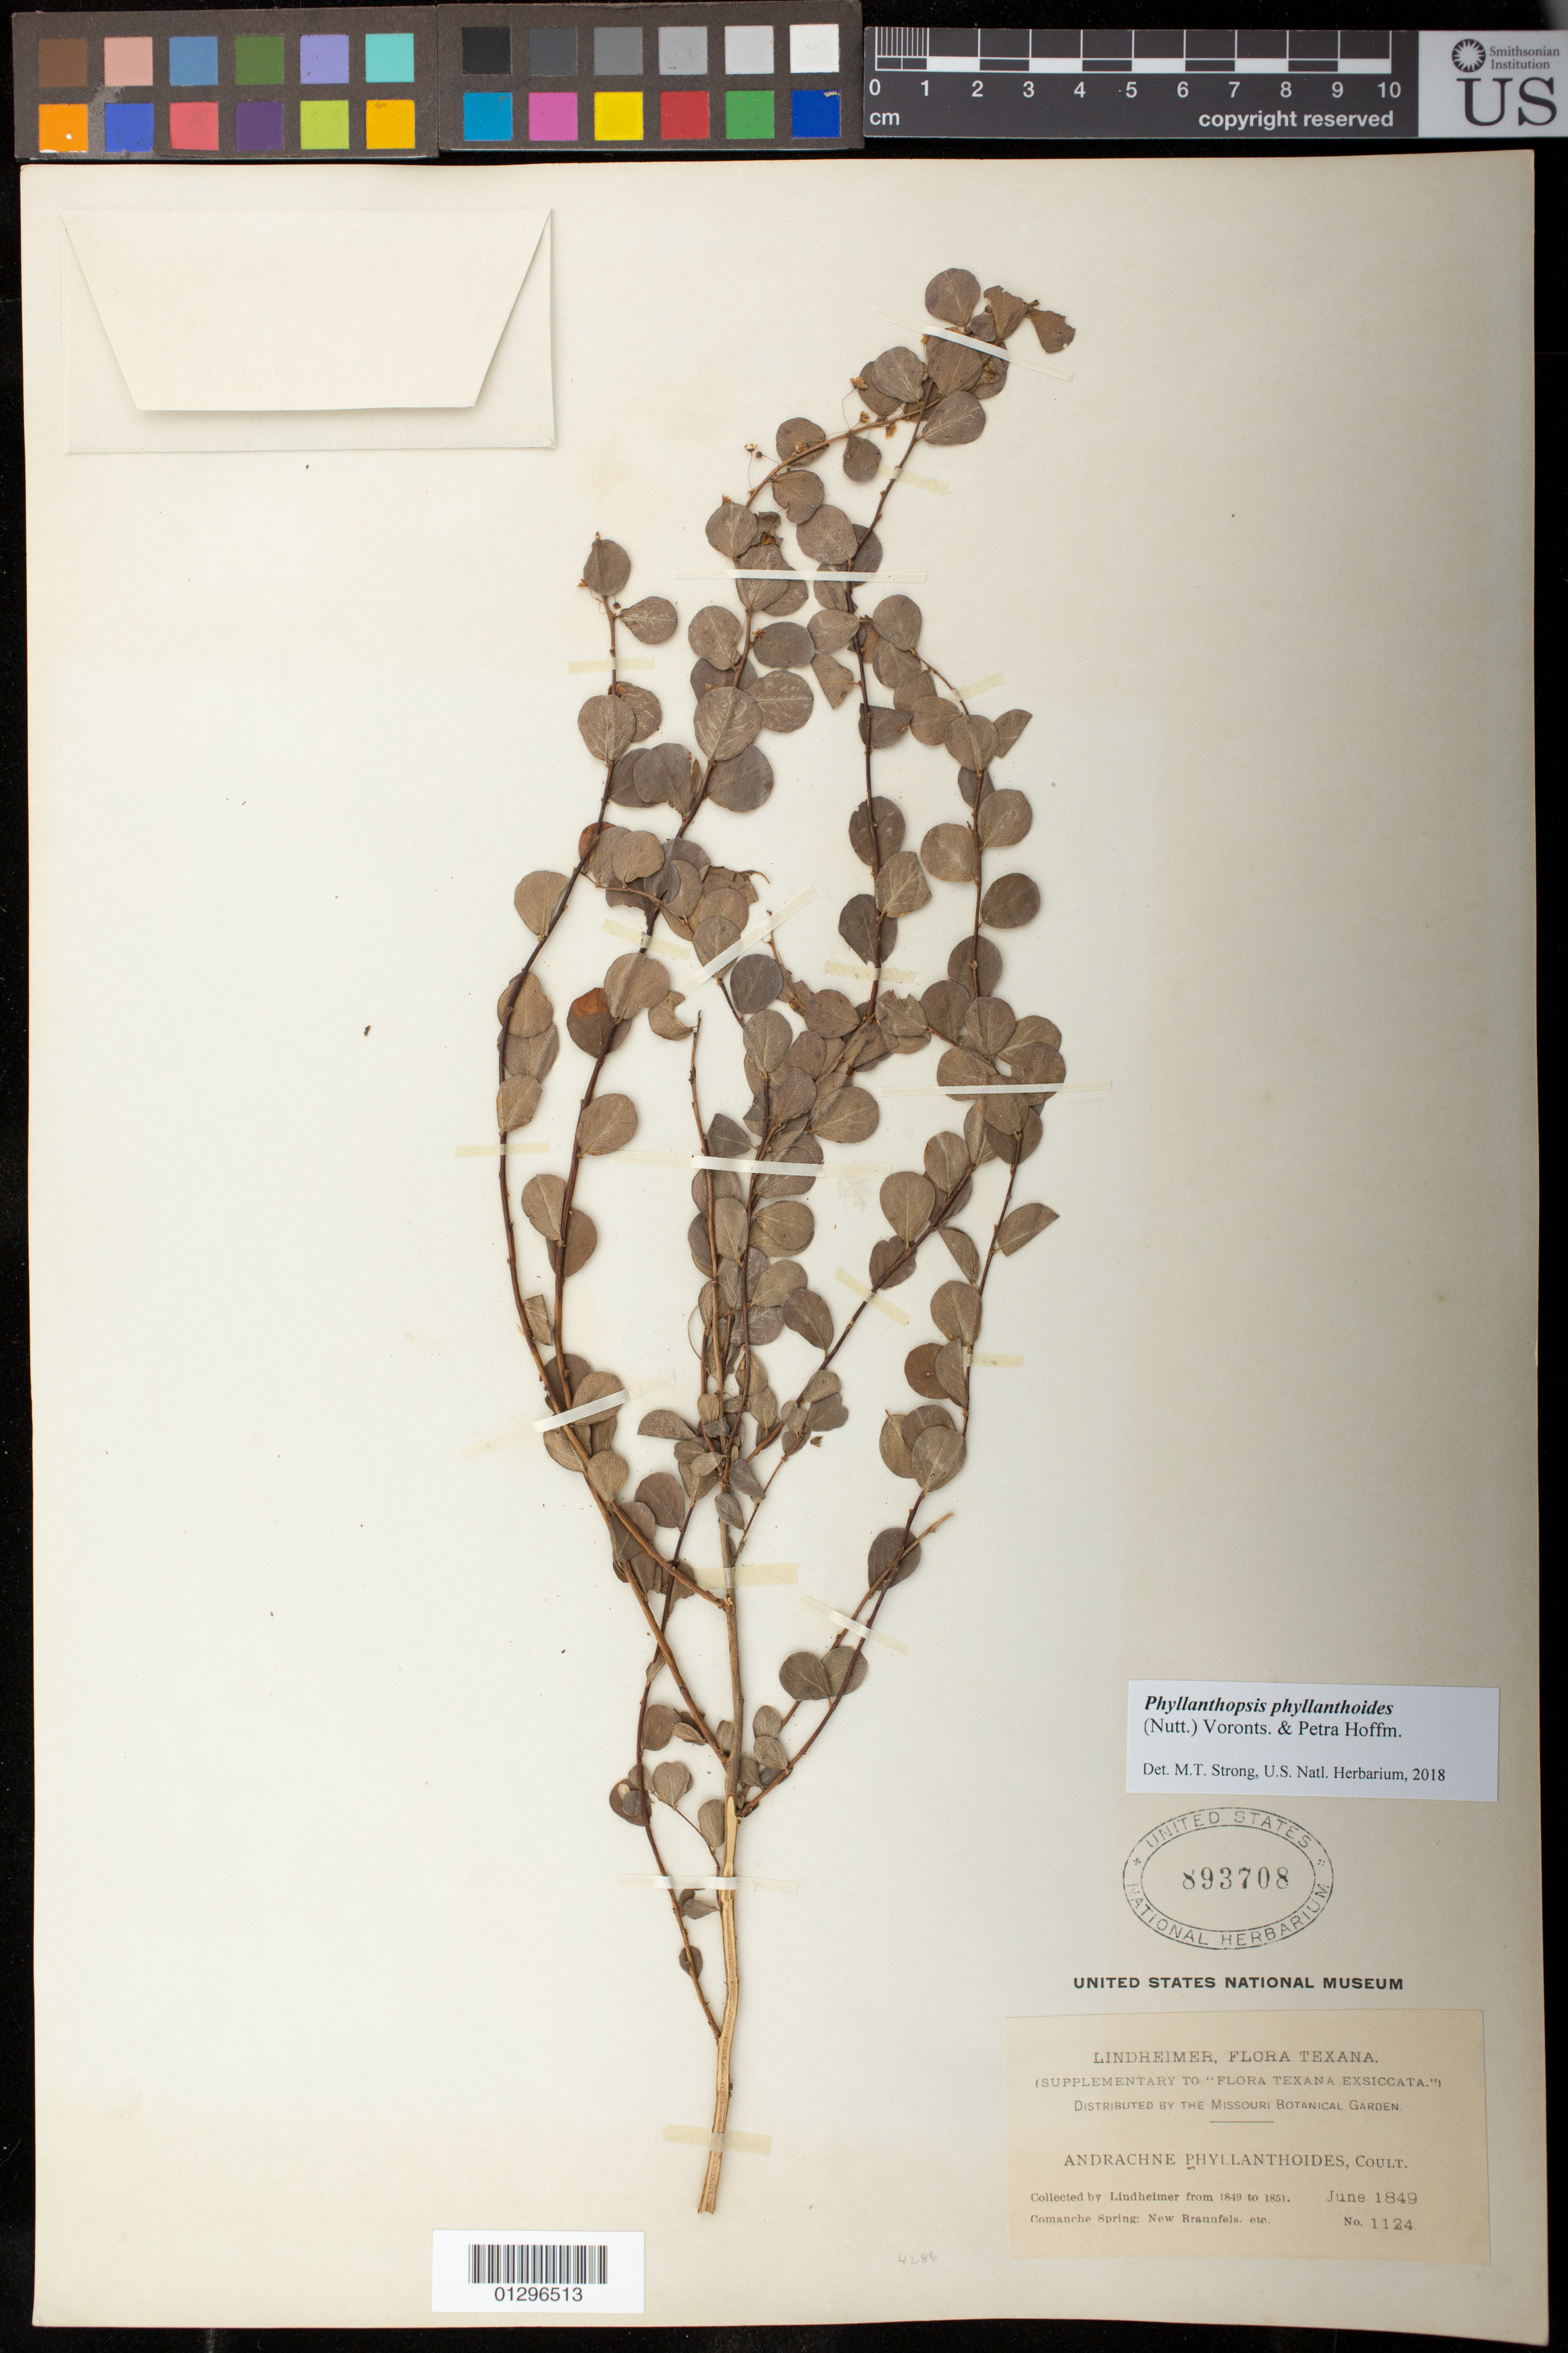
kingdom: Plantae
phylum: Tracheophyta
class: Magnoliopsida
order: Malpighiales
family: Phyllanthaceae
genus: Phyllanthopsis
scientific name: Phyllanthopsis phyllanthoides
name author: (Nutt.) Voronts. & Petra Hoffm.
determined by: Strong, M. T., (US), Smithsonian Institution - National Museum of Natural History (UNITED STATES)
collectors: F. Lindheimer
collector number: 1124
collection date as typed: Jun 1849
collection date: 1849-06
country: United States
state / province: Texas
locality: Comanche Spring: New Braunfels.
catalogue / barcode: US 893708